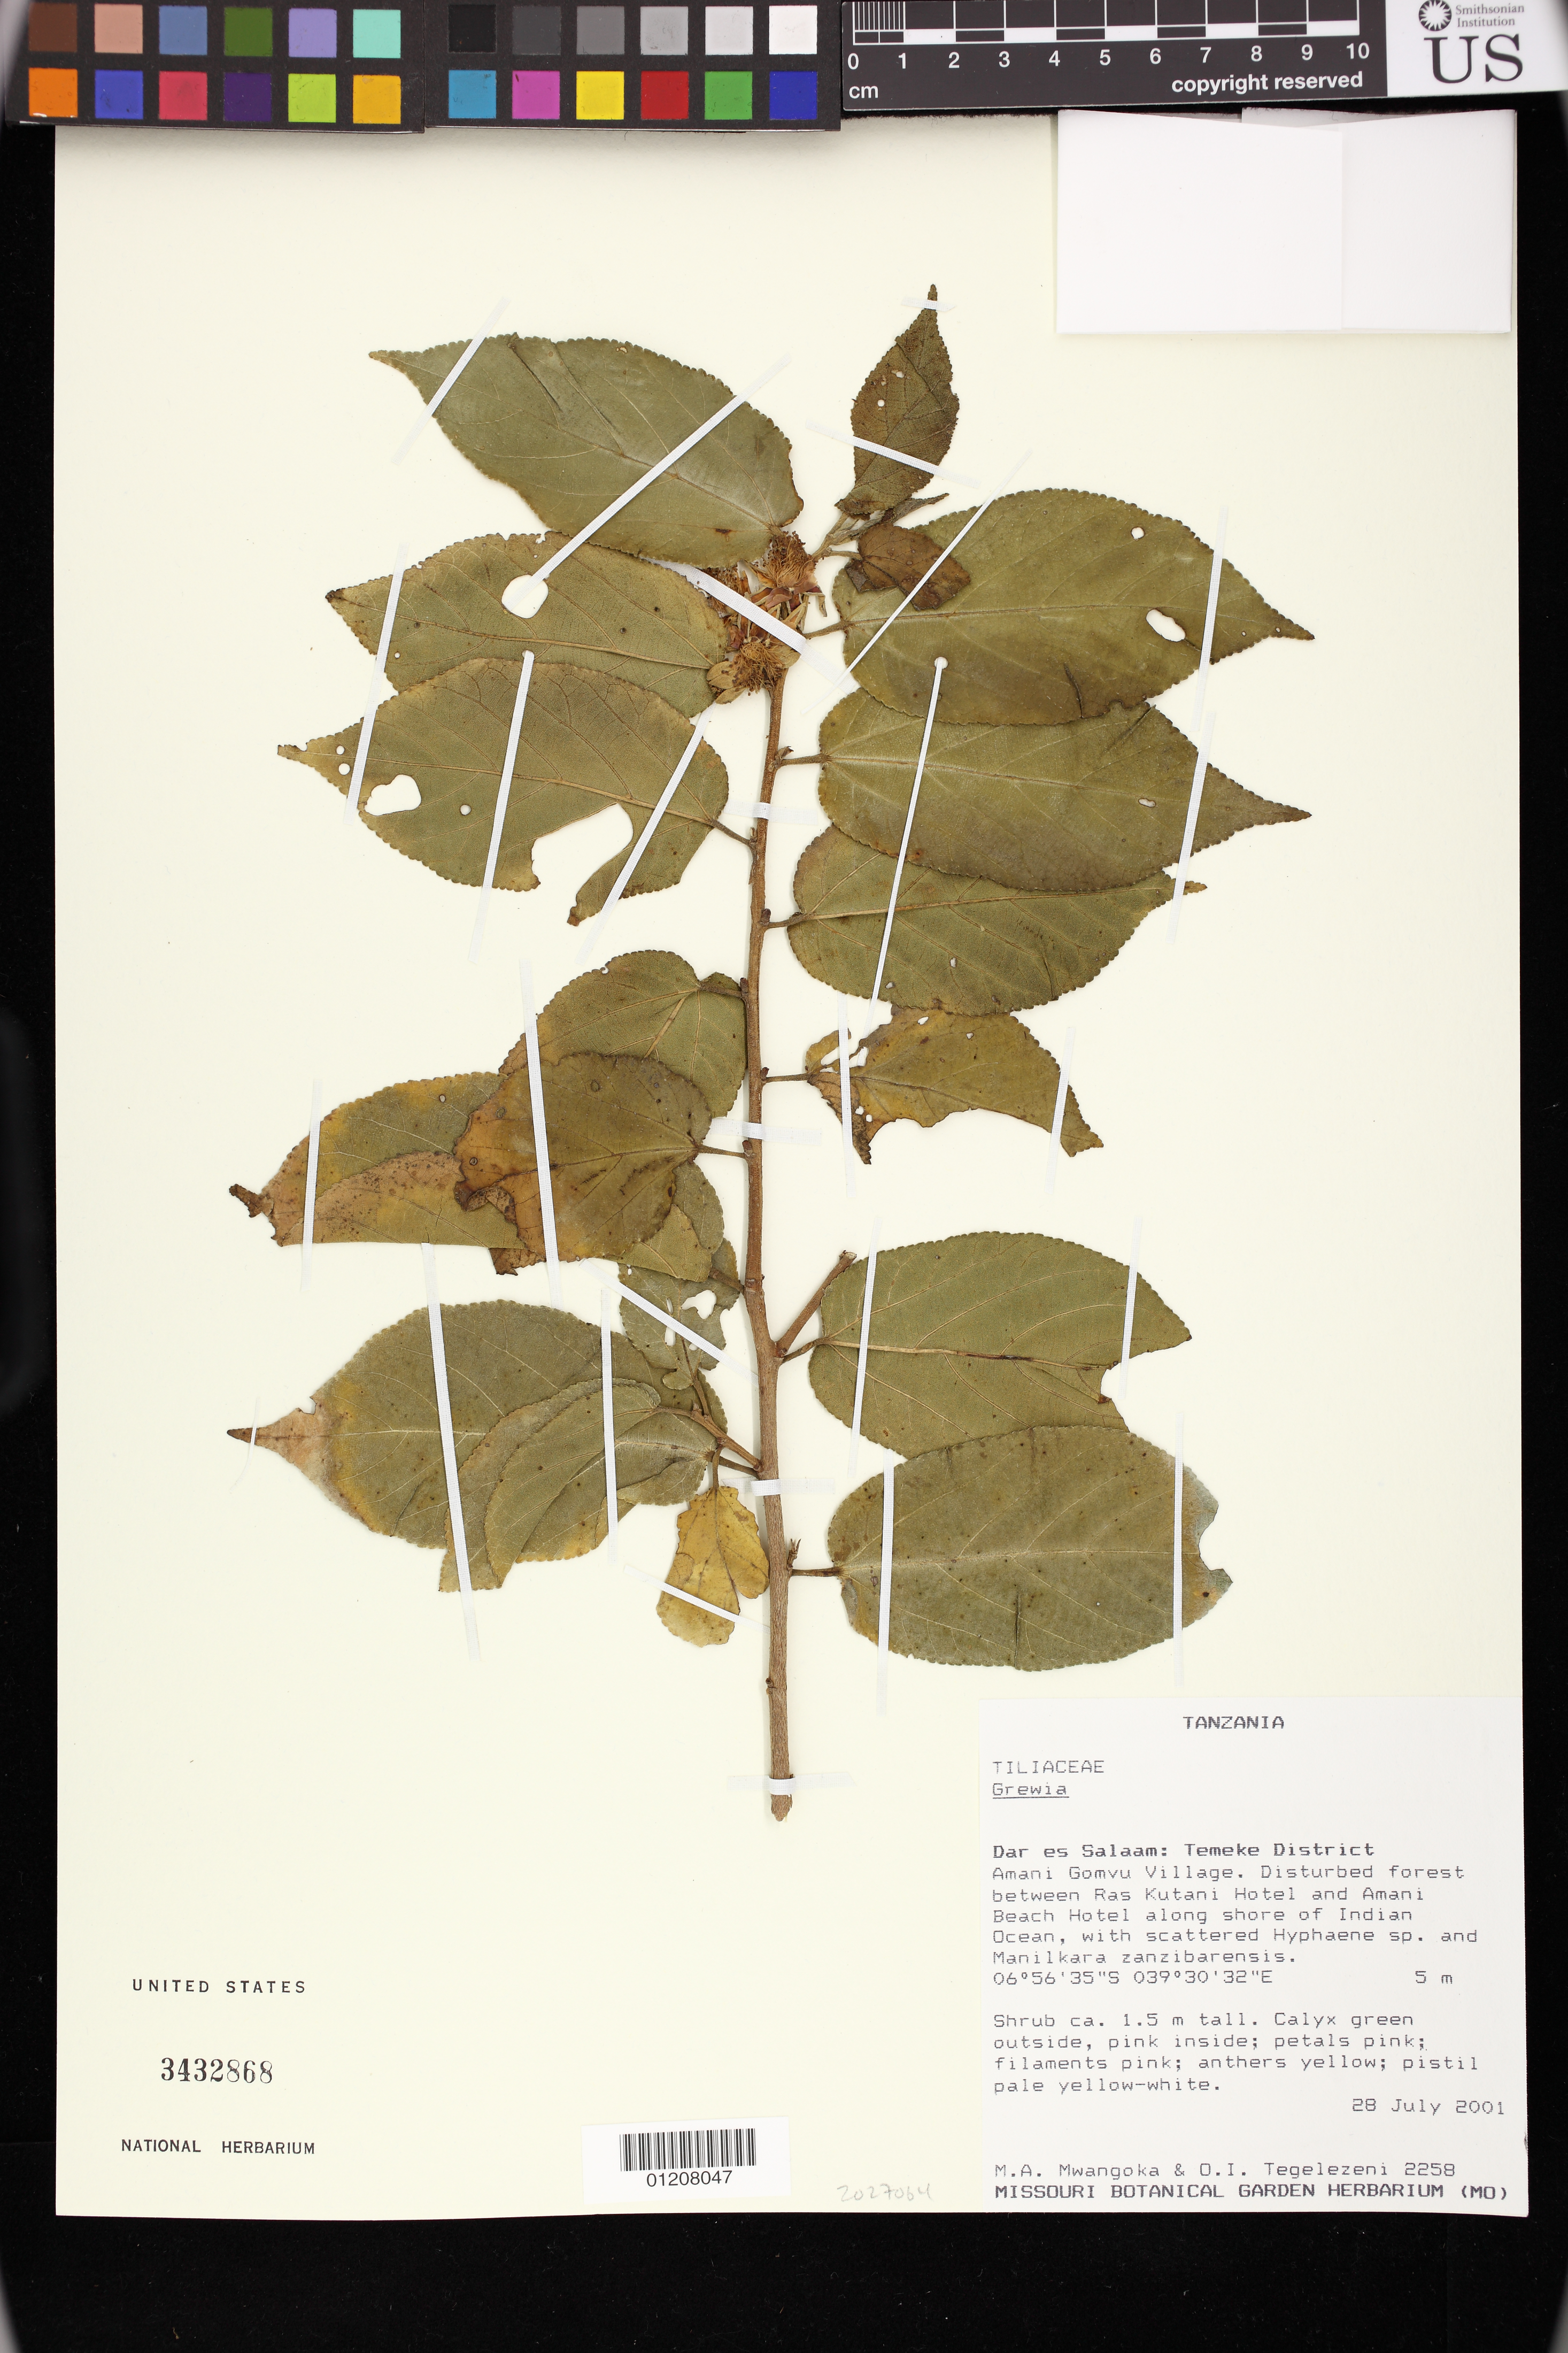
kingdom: Plantae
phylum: Tracheophyta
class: Magnoliopsida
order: Malvales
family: Malvaceae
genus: Grewia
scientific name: Grewia sp.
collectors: M. A. Mwangoka & O. Tegelezeni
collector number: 2258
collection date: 2001-07-28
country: Tanzania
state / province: Dar Es Salaam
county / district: Temeke District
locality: Amani Gomvu Village. Disturbed forest between Ras Kutani Hotel and Amani Beach Hotel along shore of Indian Ocean.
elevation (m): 5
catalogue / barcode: US 3432868